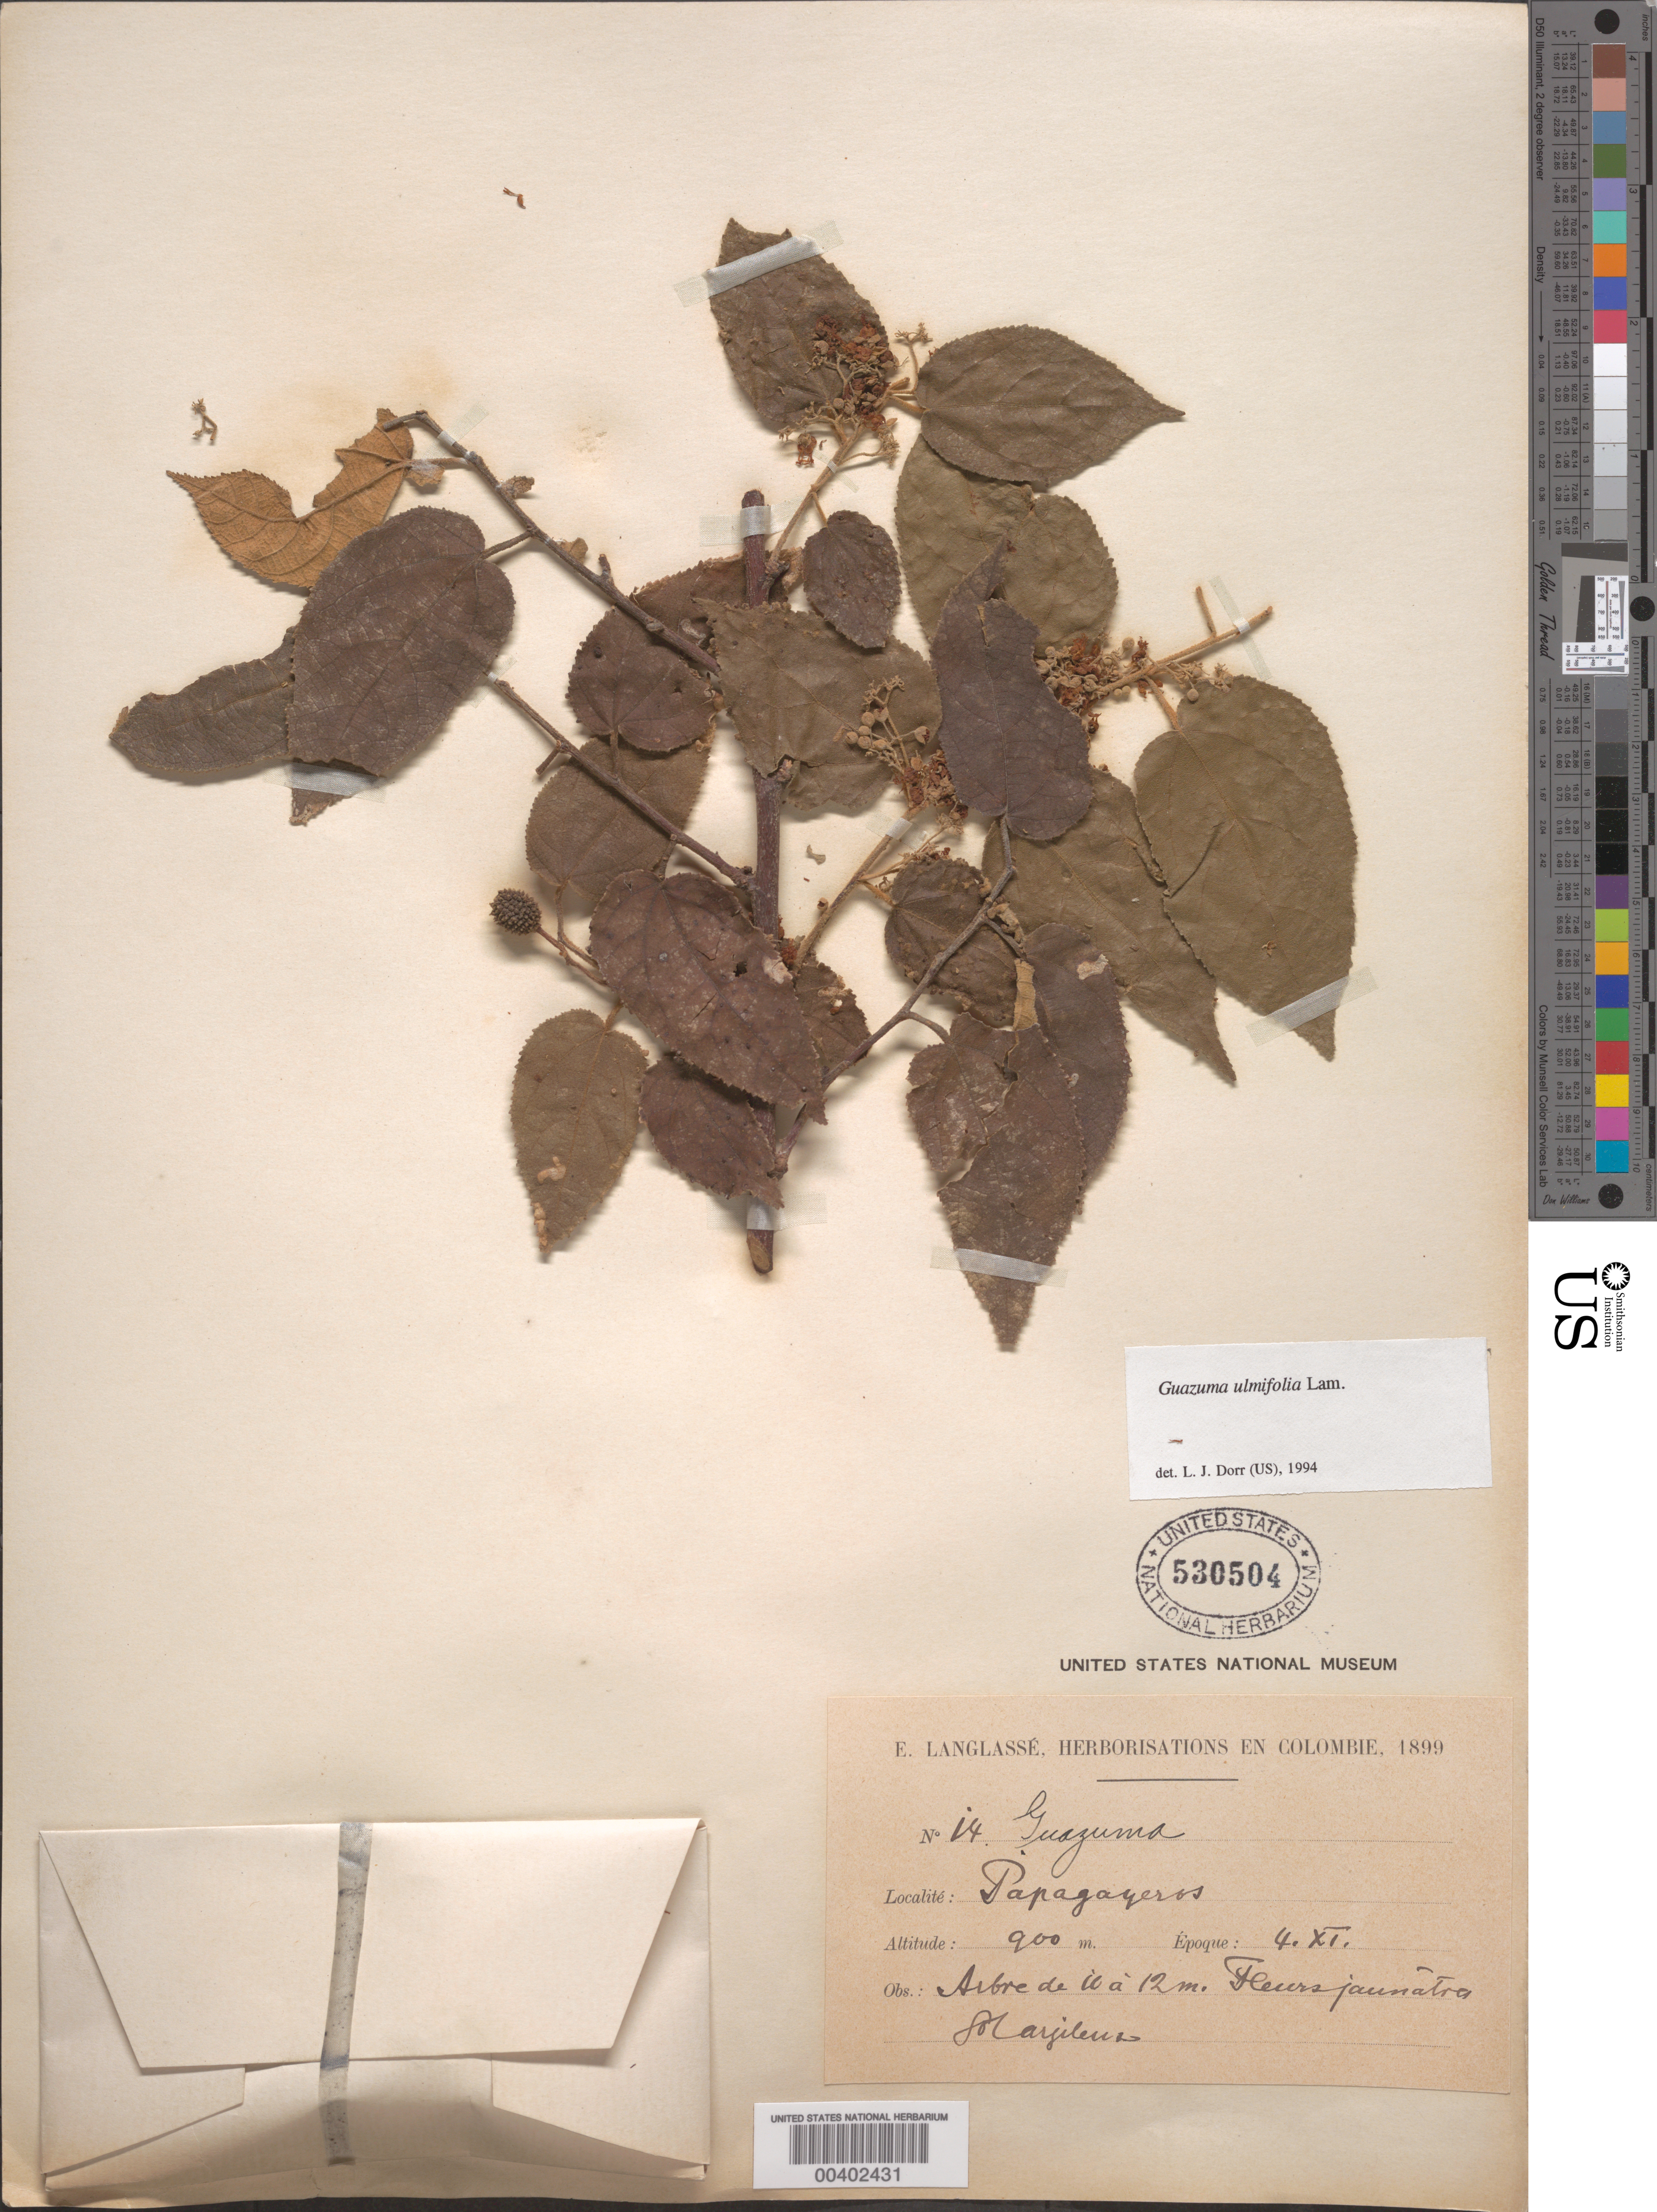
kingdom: Plantae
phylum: Tracheophyta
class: Magnoliopsida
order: Malvales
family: Malvaceae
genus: Guazuma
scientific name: Guazuma ulmifolia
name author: Lam.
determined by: Dorr, L. J., (BOT), Smithsonian Institution - National Museum of Natural History (UNITED STATES)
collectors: E. Langlassé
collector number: IX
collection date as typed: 04 Nov 1899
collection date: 1899-11-04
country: Colombia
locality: Papagayeros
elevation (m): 900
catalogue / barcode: US 530504